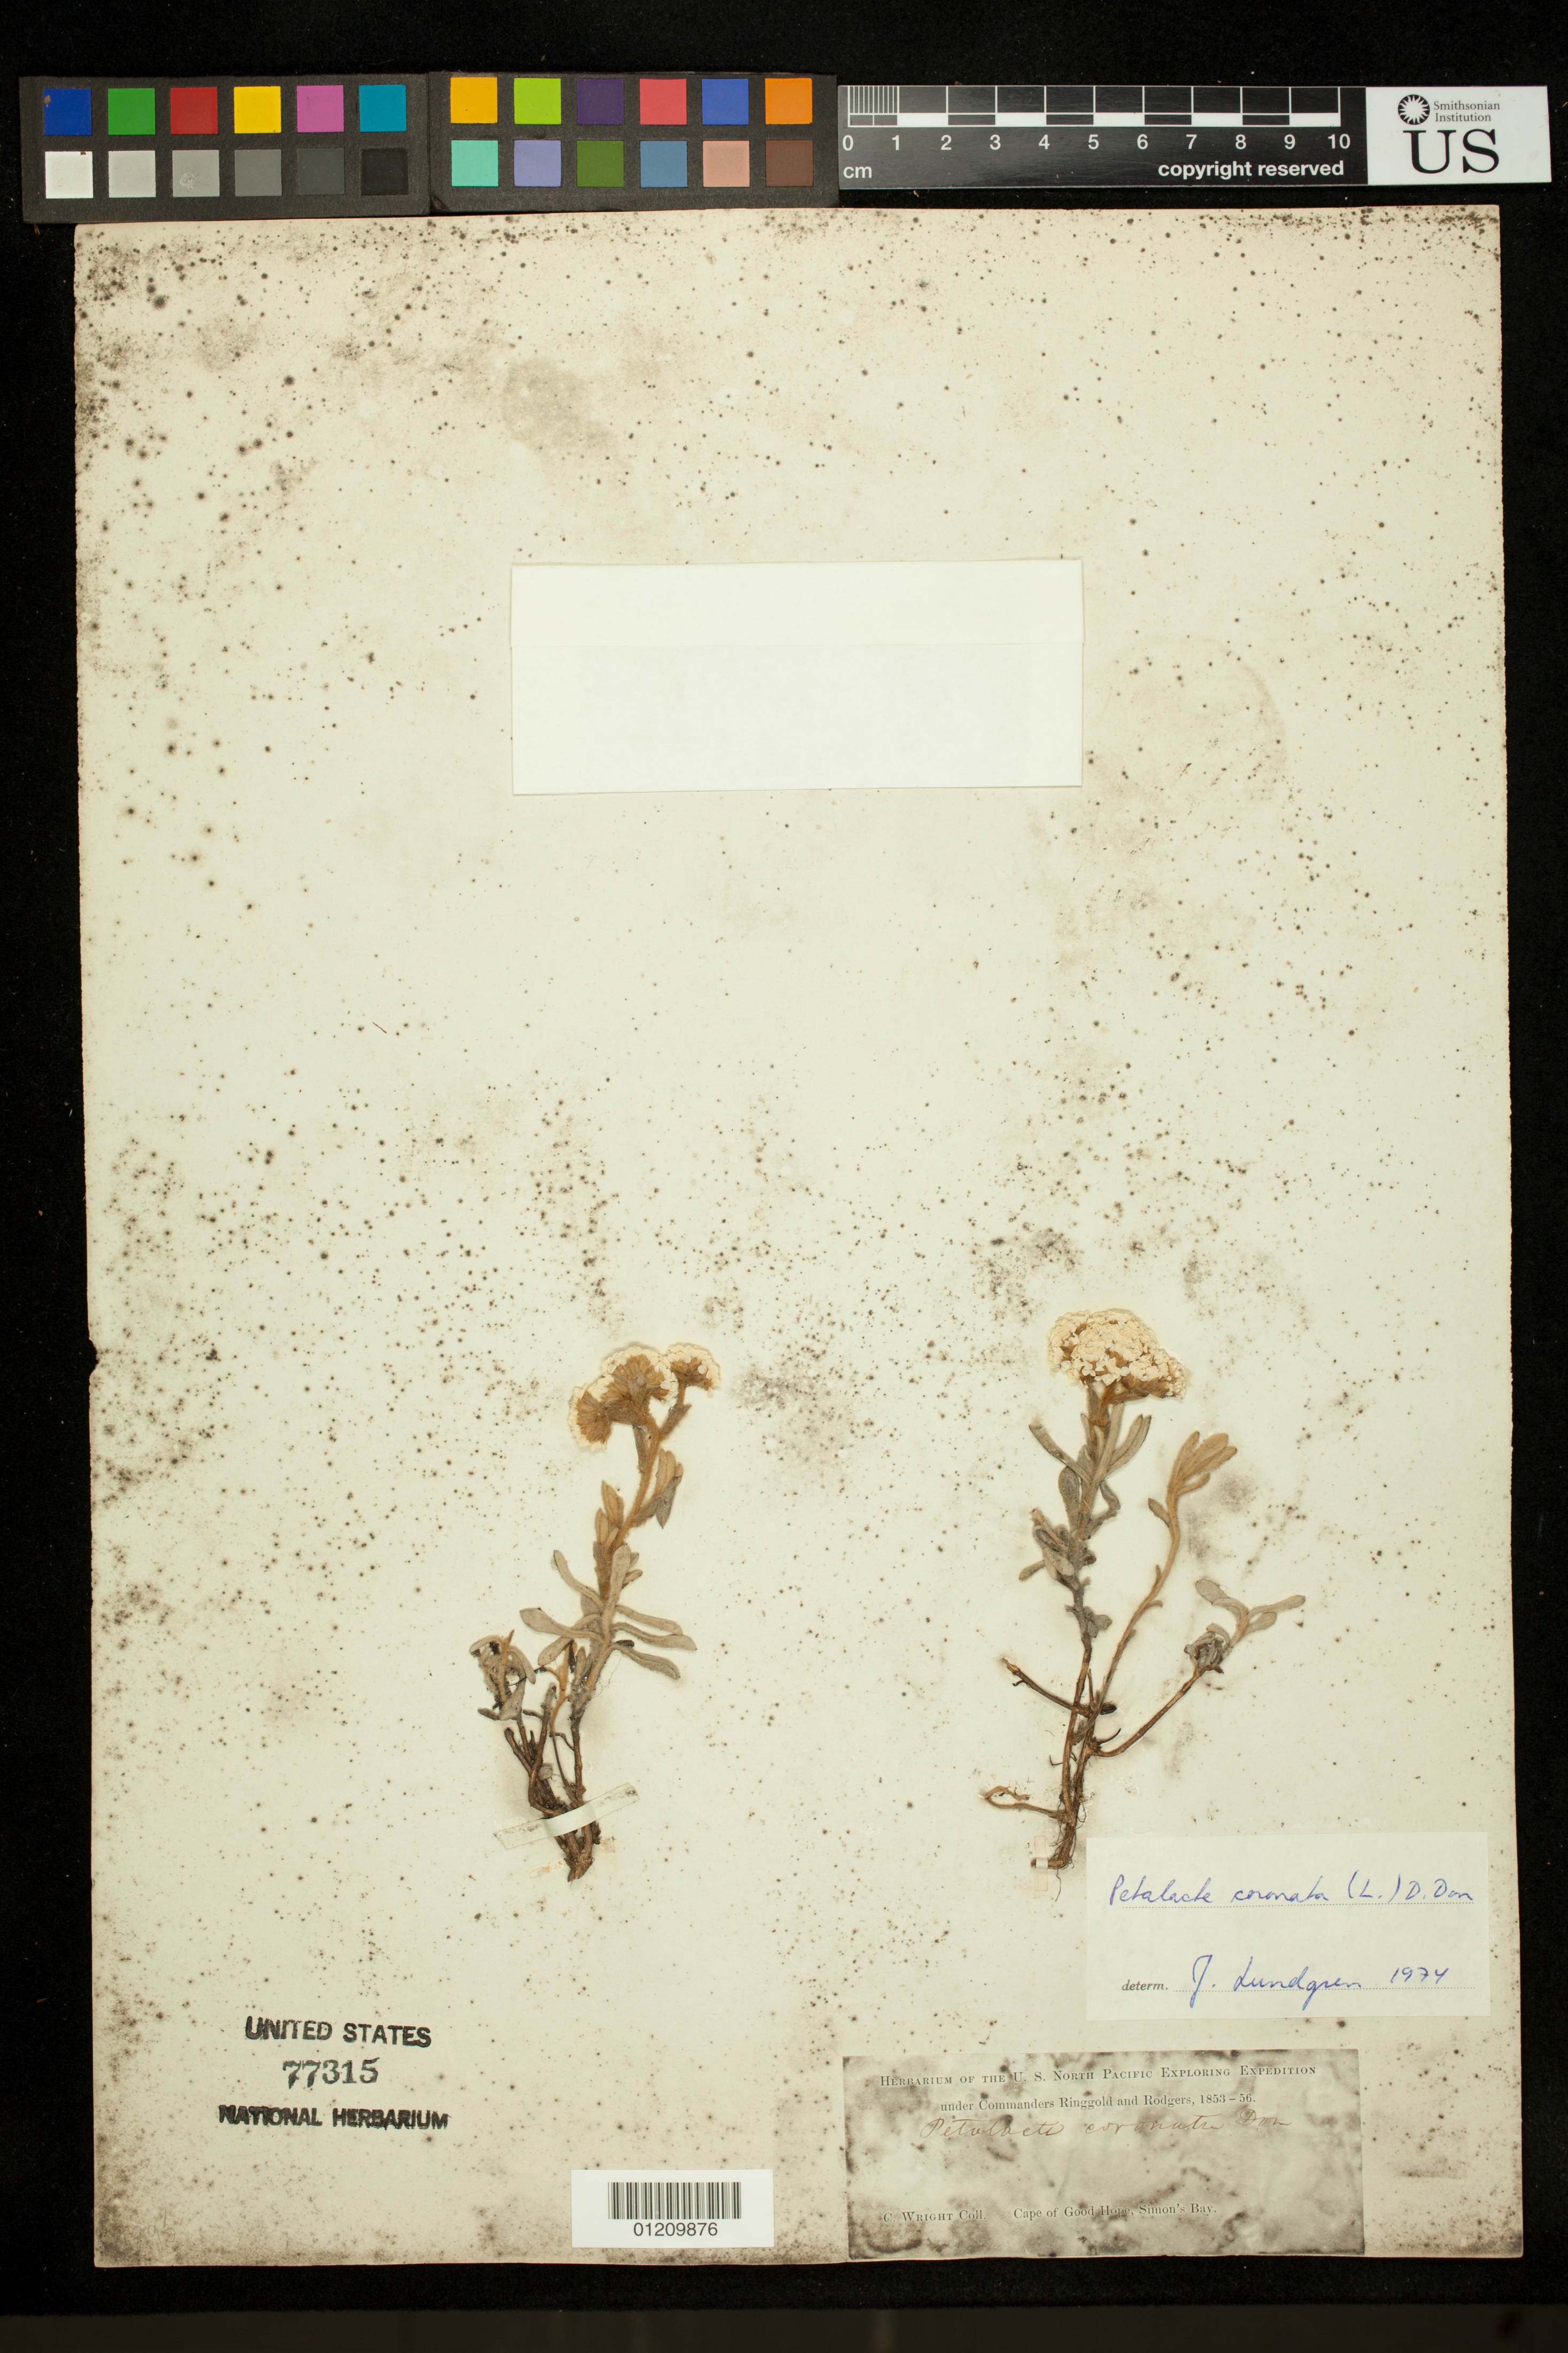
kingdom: Plantae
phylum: Tracheophyta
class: Magnoliopsida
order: Asterales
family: Asteraceae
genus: Petalacte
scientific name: Petalacte coronata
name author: D. Don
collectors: C. Wright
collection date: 1853/1856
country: South Africa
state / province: Western Cape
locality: Cape of Good Hope, Simon's Bay.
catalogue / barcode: US 77315